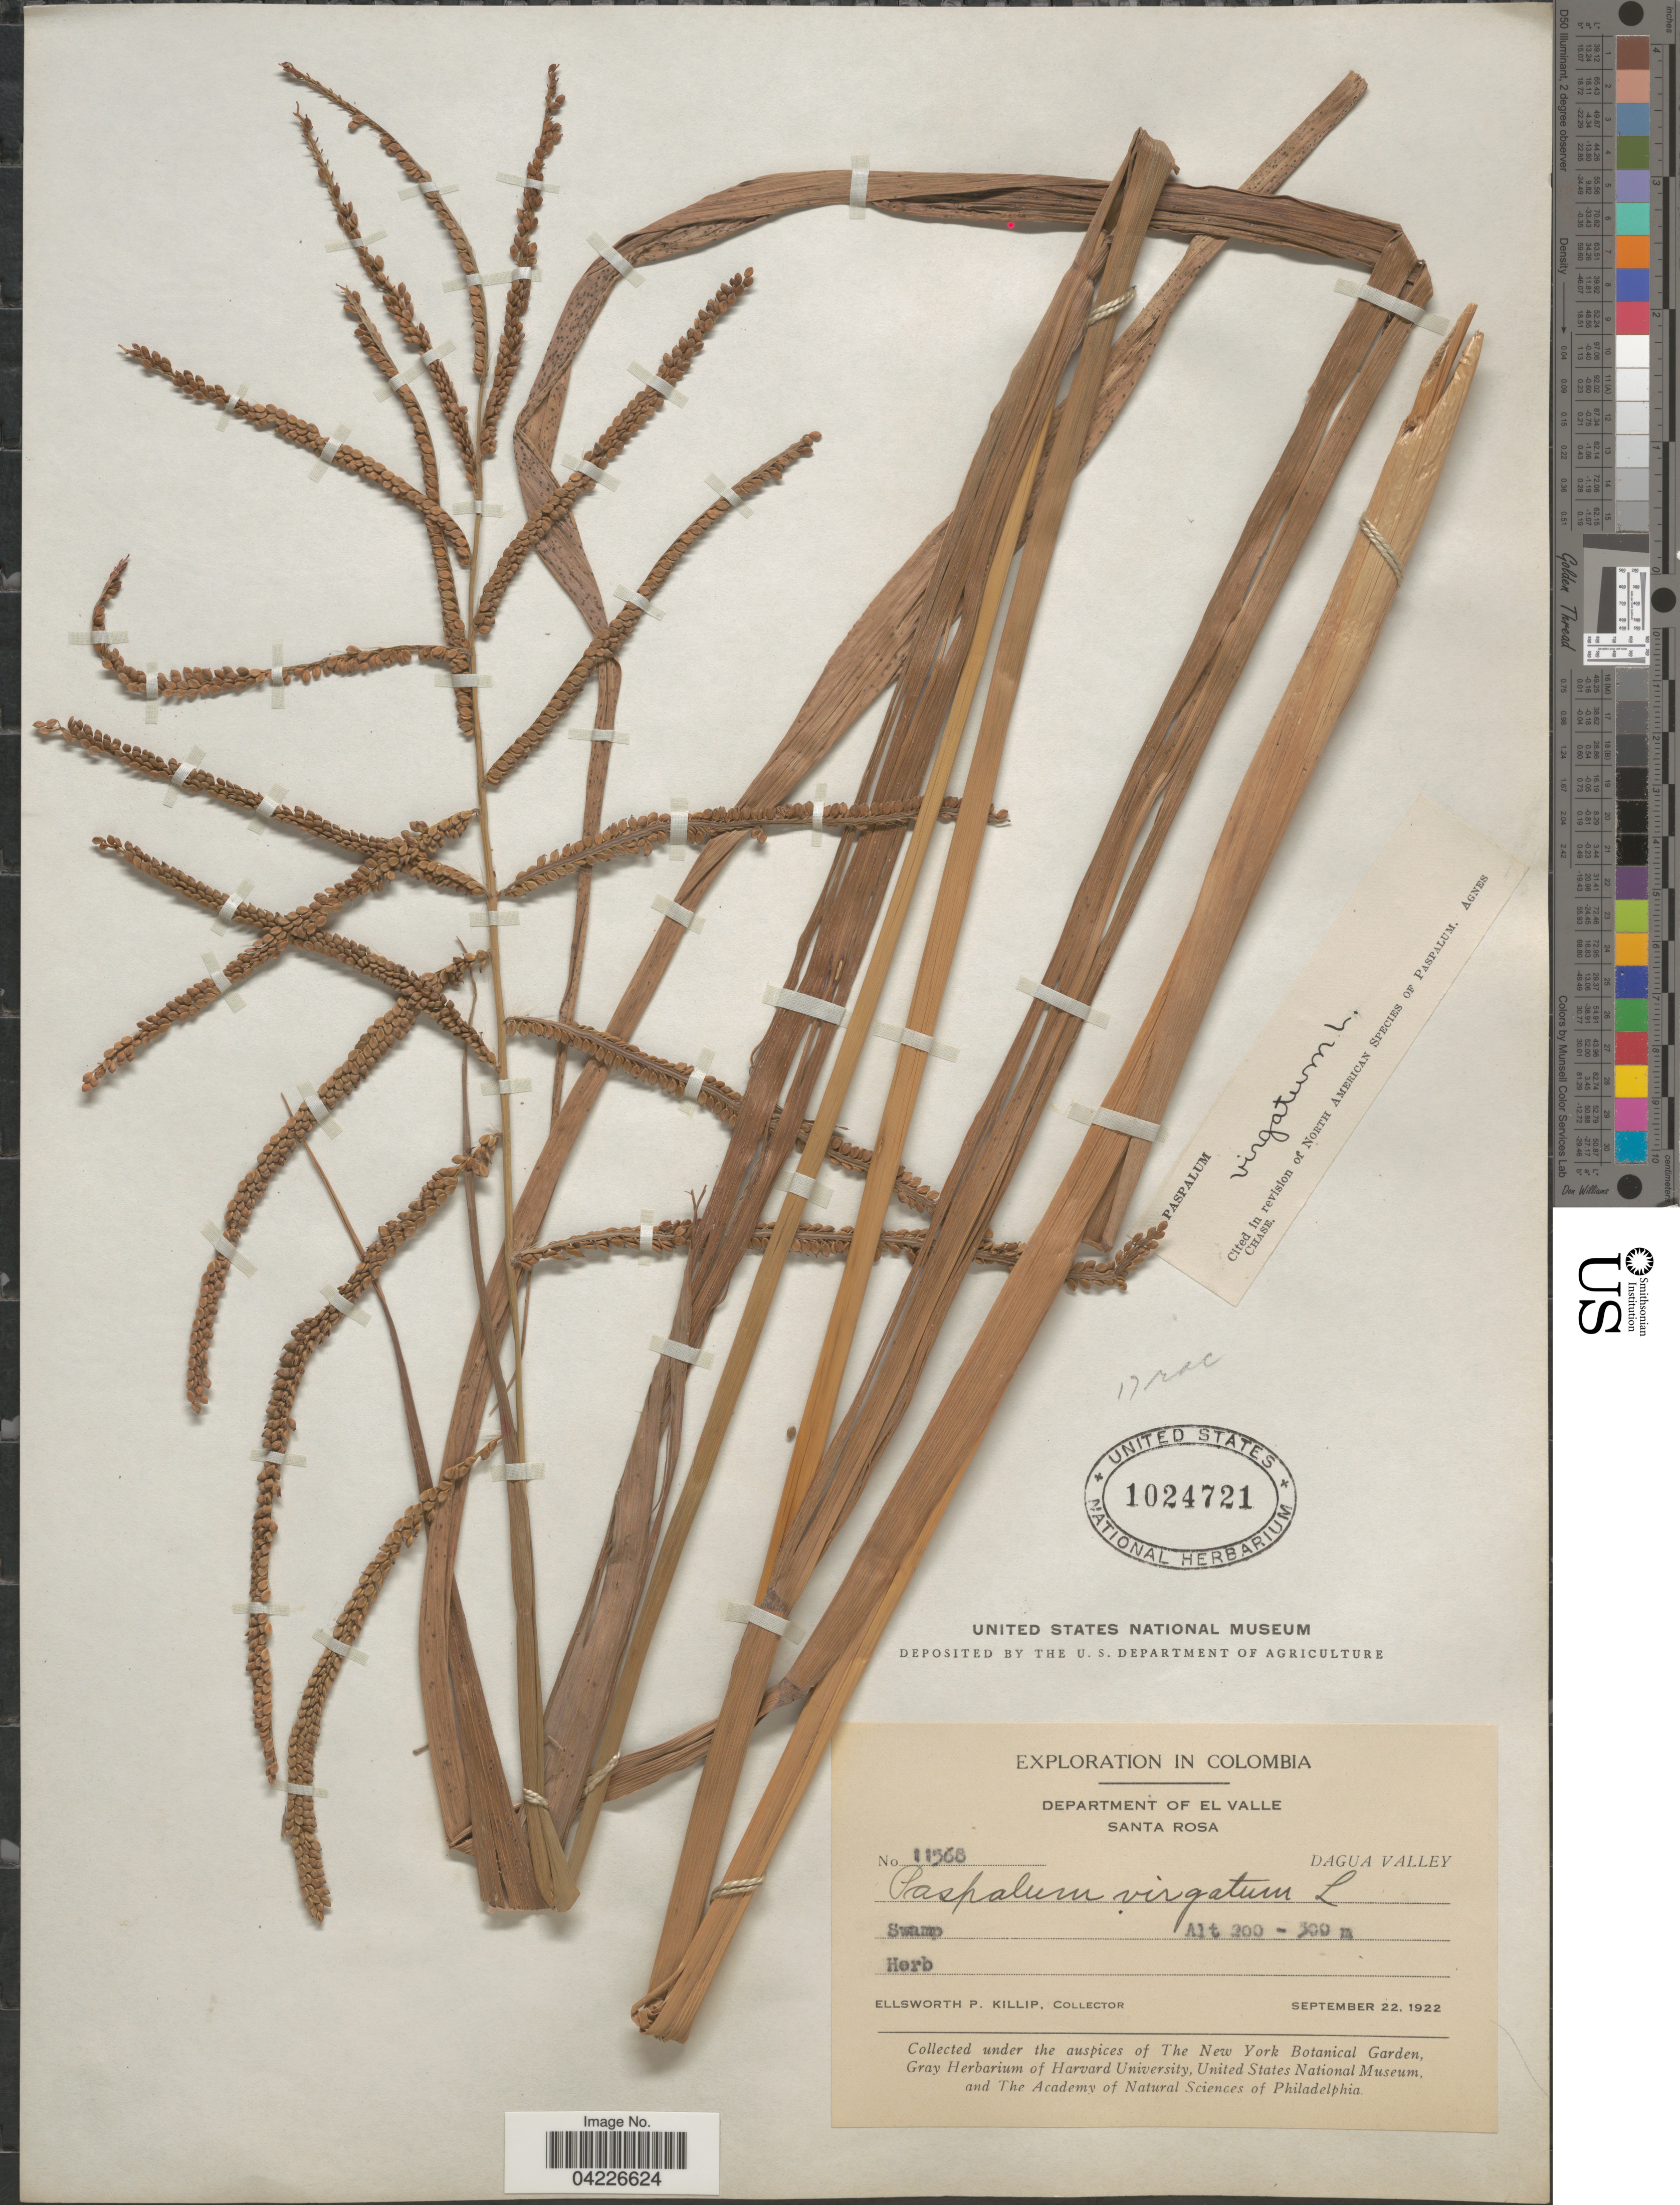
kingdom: Plantae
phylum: Tracheophyta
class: Liliopsida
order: Poales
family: Poaceae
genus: Paspalum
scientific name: Paspalum virgatum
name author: L.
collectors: E. P. Killip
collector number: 11568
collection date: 1922-09-22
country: Colombia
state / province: Valle del Cauca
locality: Exploration in Colombia. Department of El Valle. Santa Rosa. Dagua Valley.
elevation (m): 200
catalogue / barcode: US 1024721